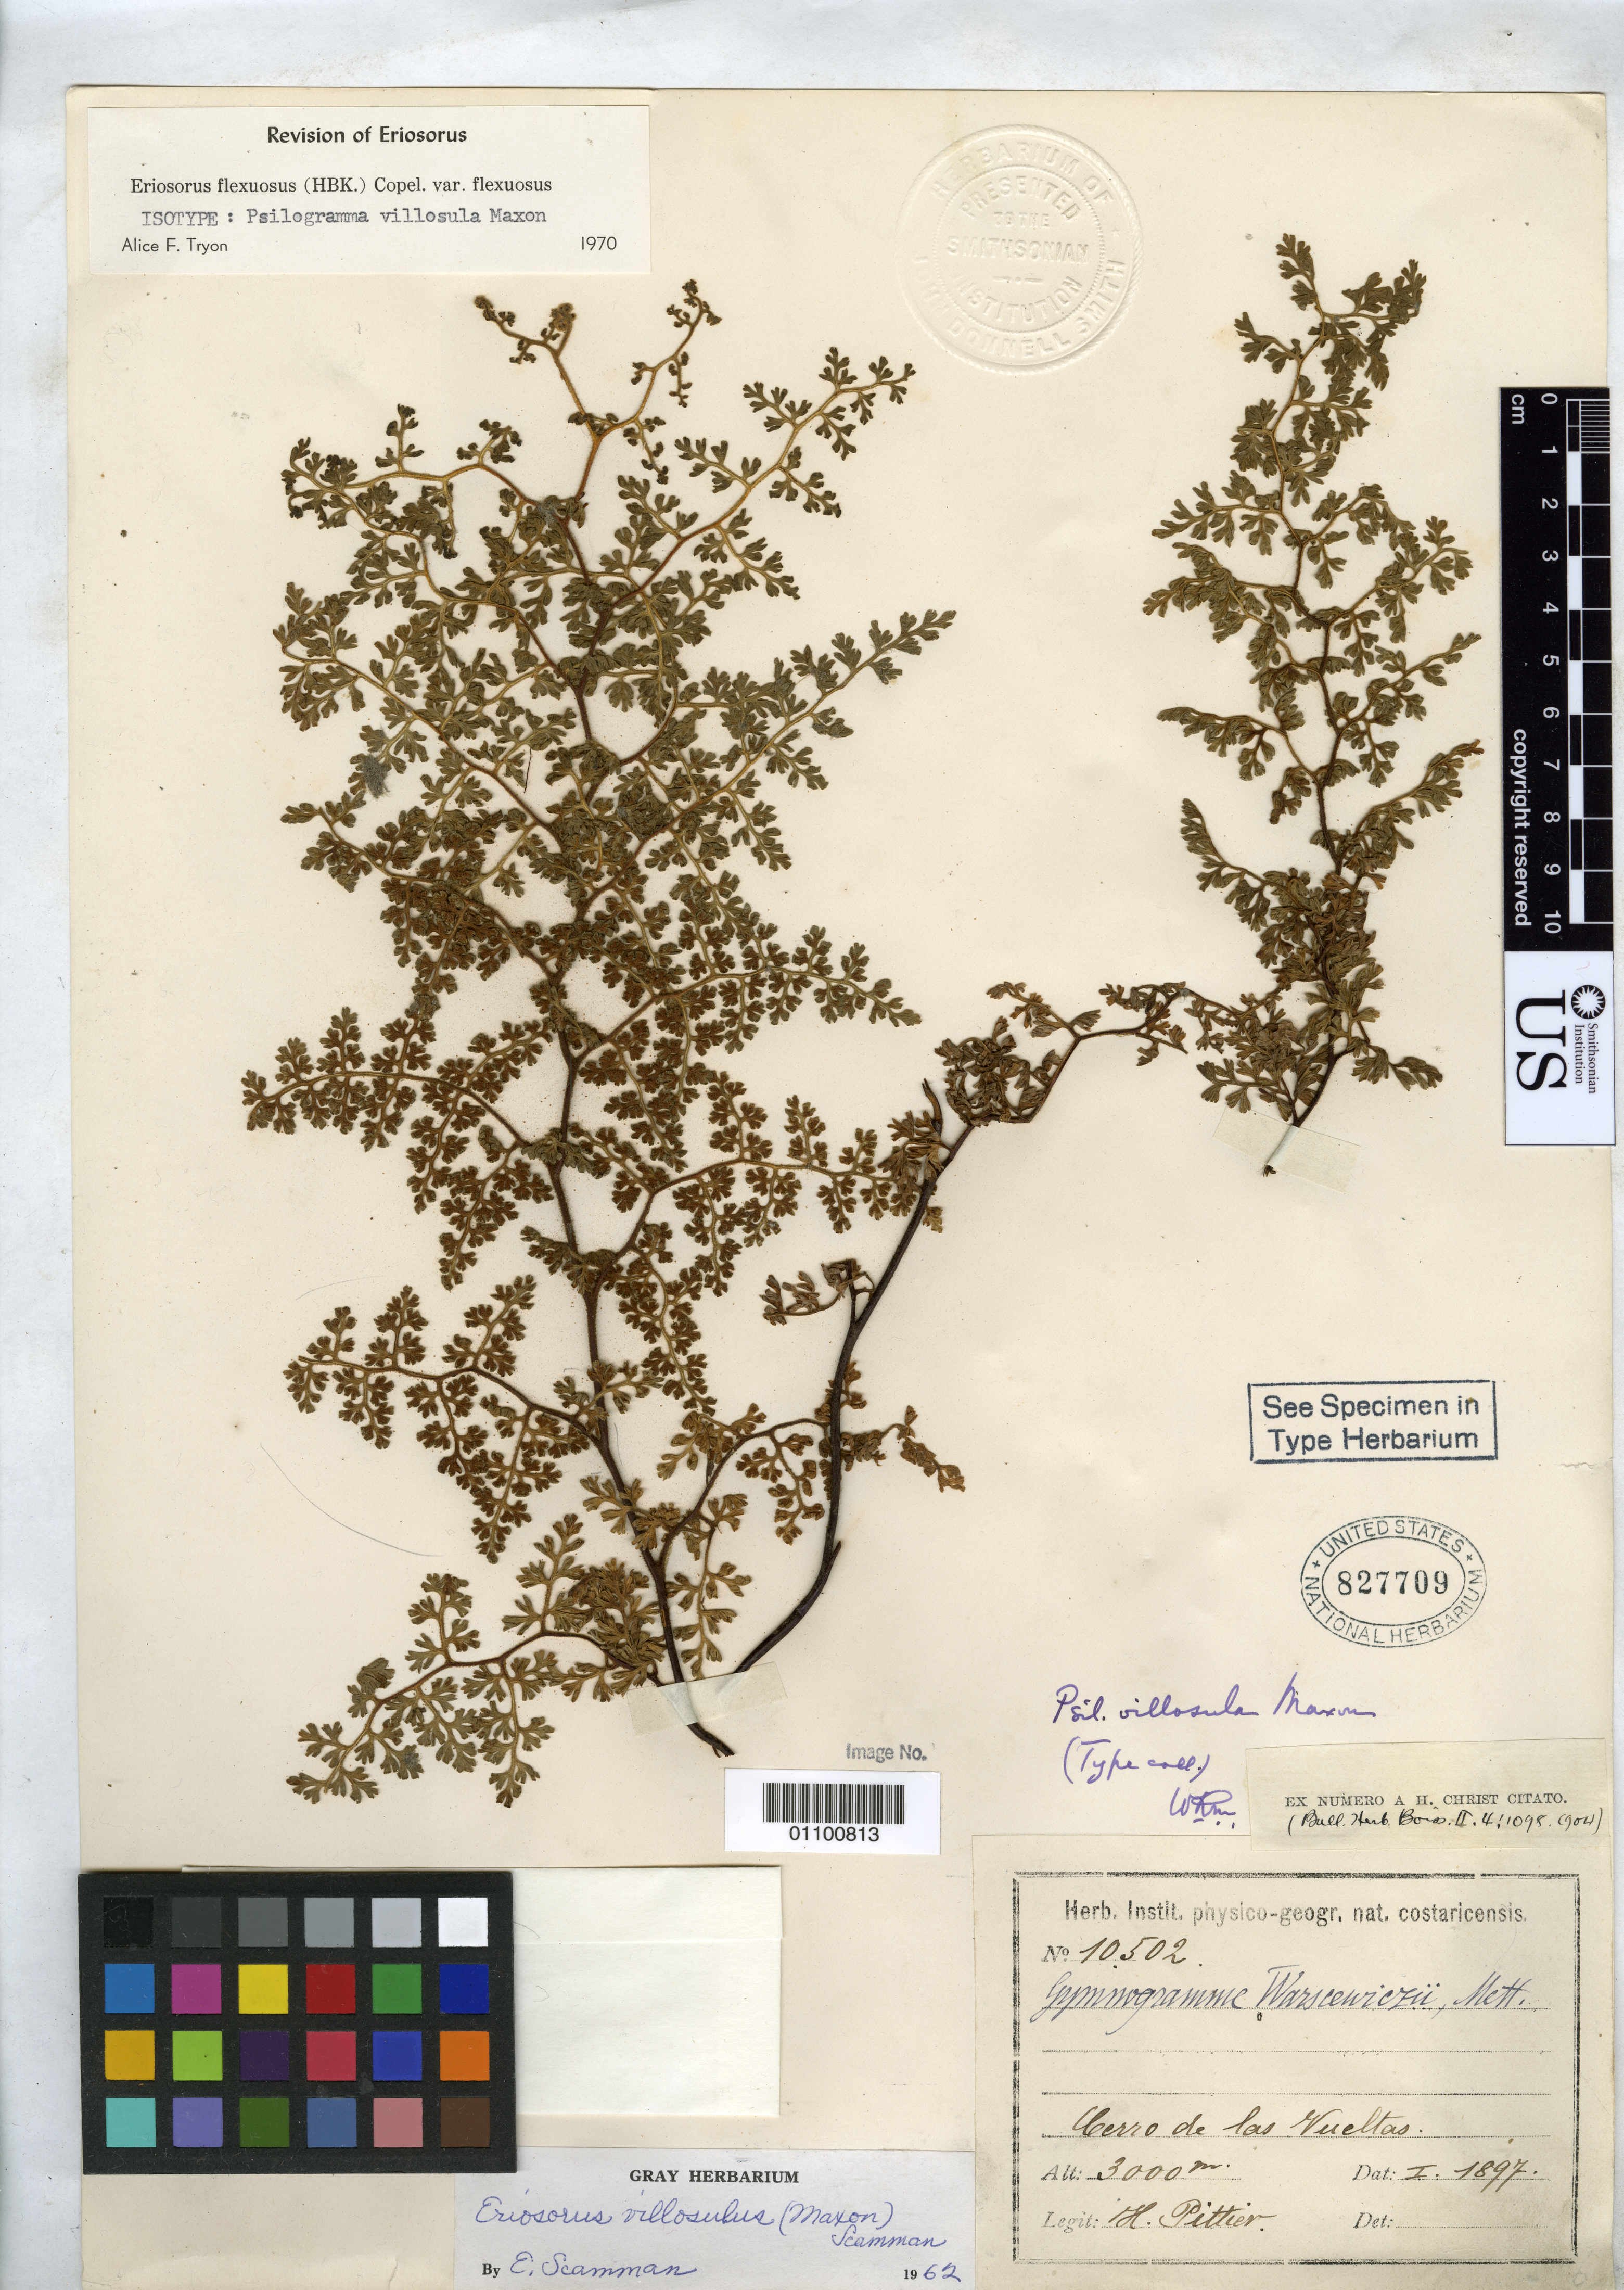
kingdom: Plantae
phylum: Tracheophyta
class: Polypodiopsida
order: Polypodiales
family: Pteridaceae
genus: Psilogramme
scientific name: Psilogramme villosula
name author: Maxon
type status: Isotype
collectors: H. F. Pittier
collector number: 10502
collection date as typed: Jan 1897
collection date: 1897-01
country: Costa Rica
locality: Cerro de Las Vueltas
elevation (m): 3000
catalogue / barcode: US 827709